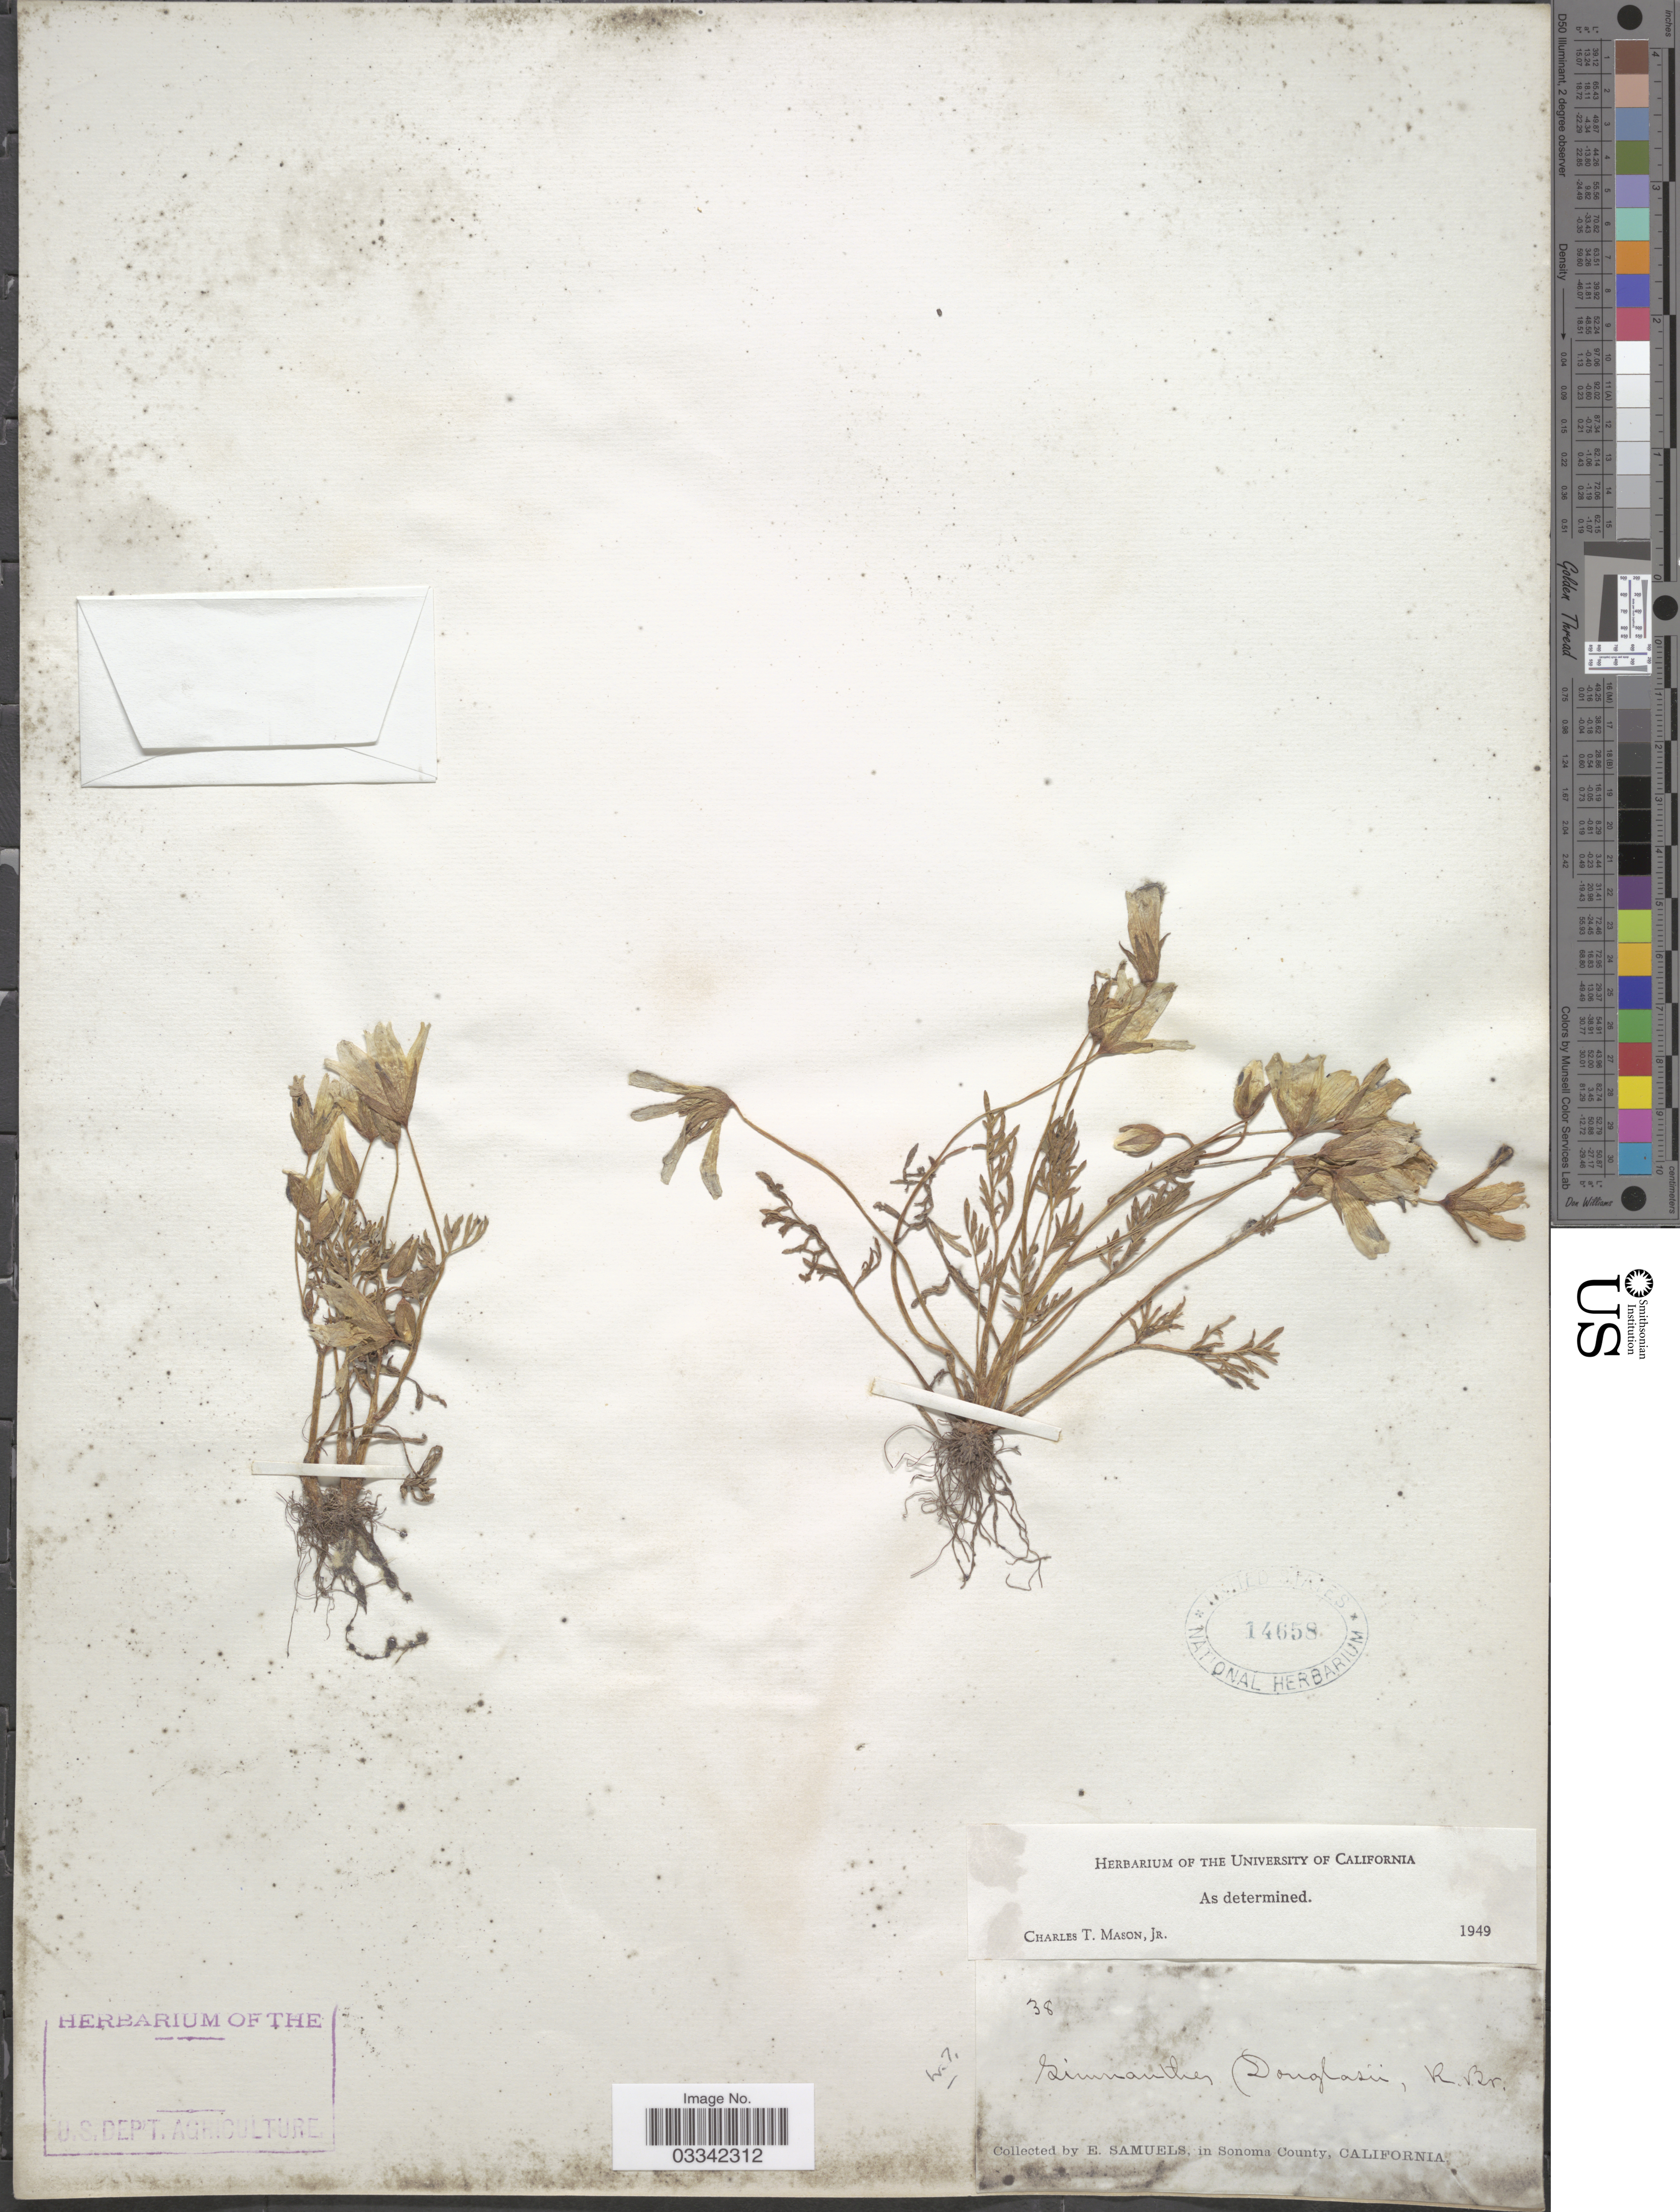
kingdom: Plantae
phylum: Tracheophyta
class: Magnoliopsida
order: Brassicales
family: Limnanthaceae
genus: Limnanthes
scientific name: Limnanthes douglasii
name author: R. Br.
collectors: E. Samuels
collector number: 38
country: United States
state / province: California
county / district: Sonoma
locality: In Sonoma County.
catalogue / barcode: US 14658